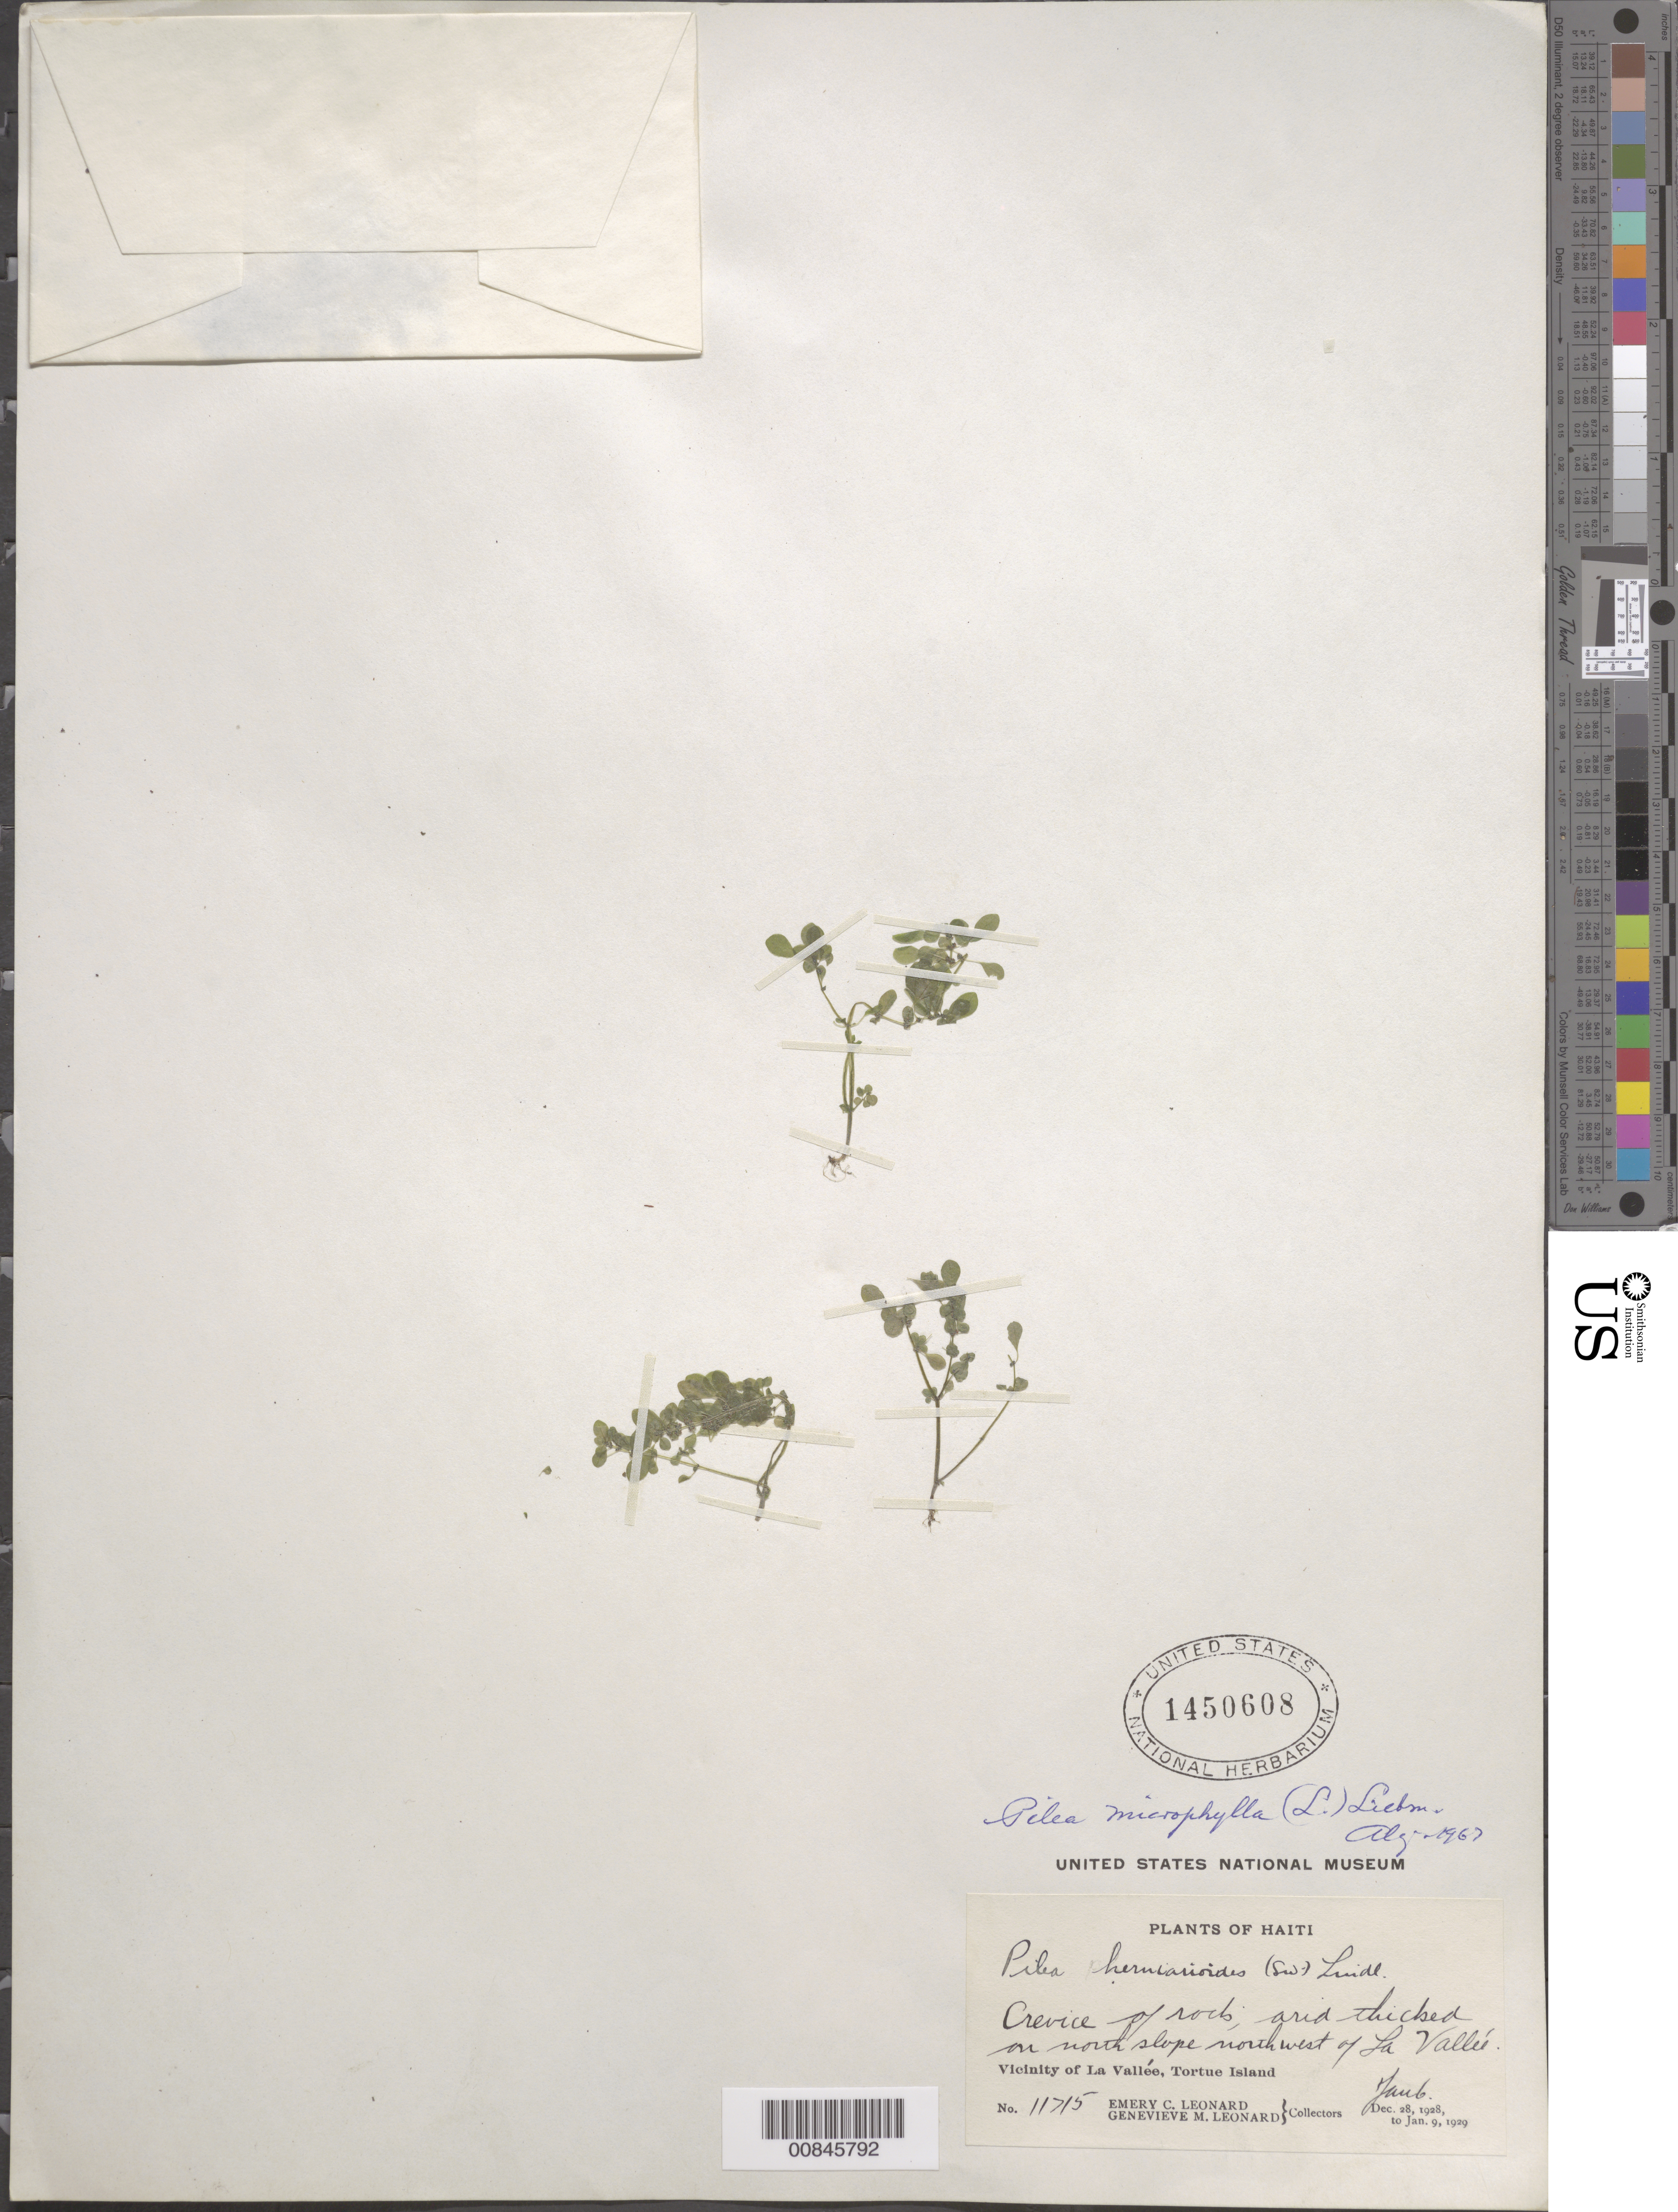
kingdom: Plantae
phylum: Tracheophyta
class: Magnoliopsida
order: Rosales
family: Urticaceae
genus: Pilea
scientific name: Pilea microphylla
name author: (L.) Liebm.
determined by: Liogier, Alain H.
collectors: E. C. Leonard & G. M. Leonard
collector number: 11715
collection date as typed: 06 Jan 1929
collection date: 1929-01-06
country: Haiti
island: Île de Tortue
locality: Vicinity of La Vallée. Arid Thicket on north slope northwest of La Vallée.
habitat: Crevice of rocks. Arid Thicket.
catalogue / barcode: US 1450608